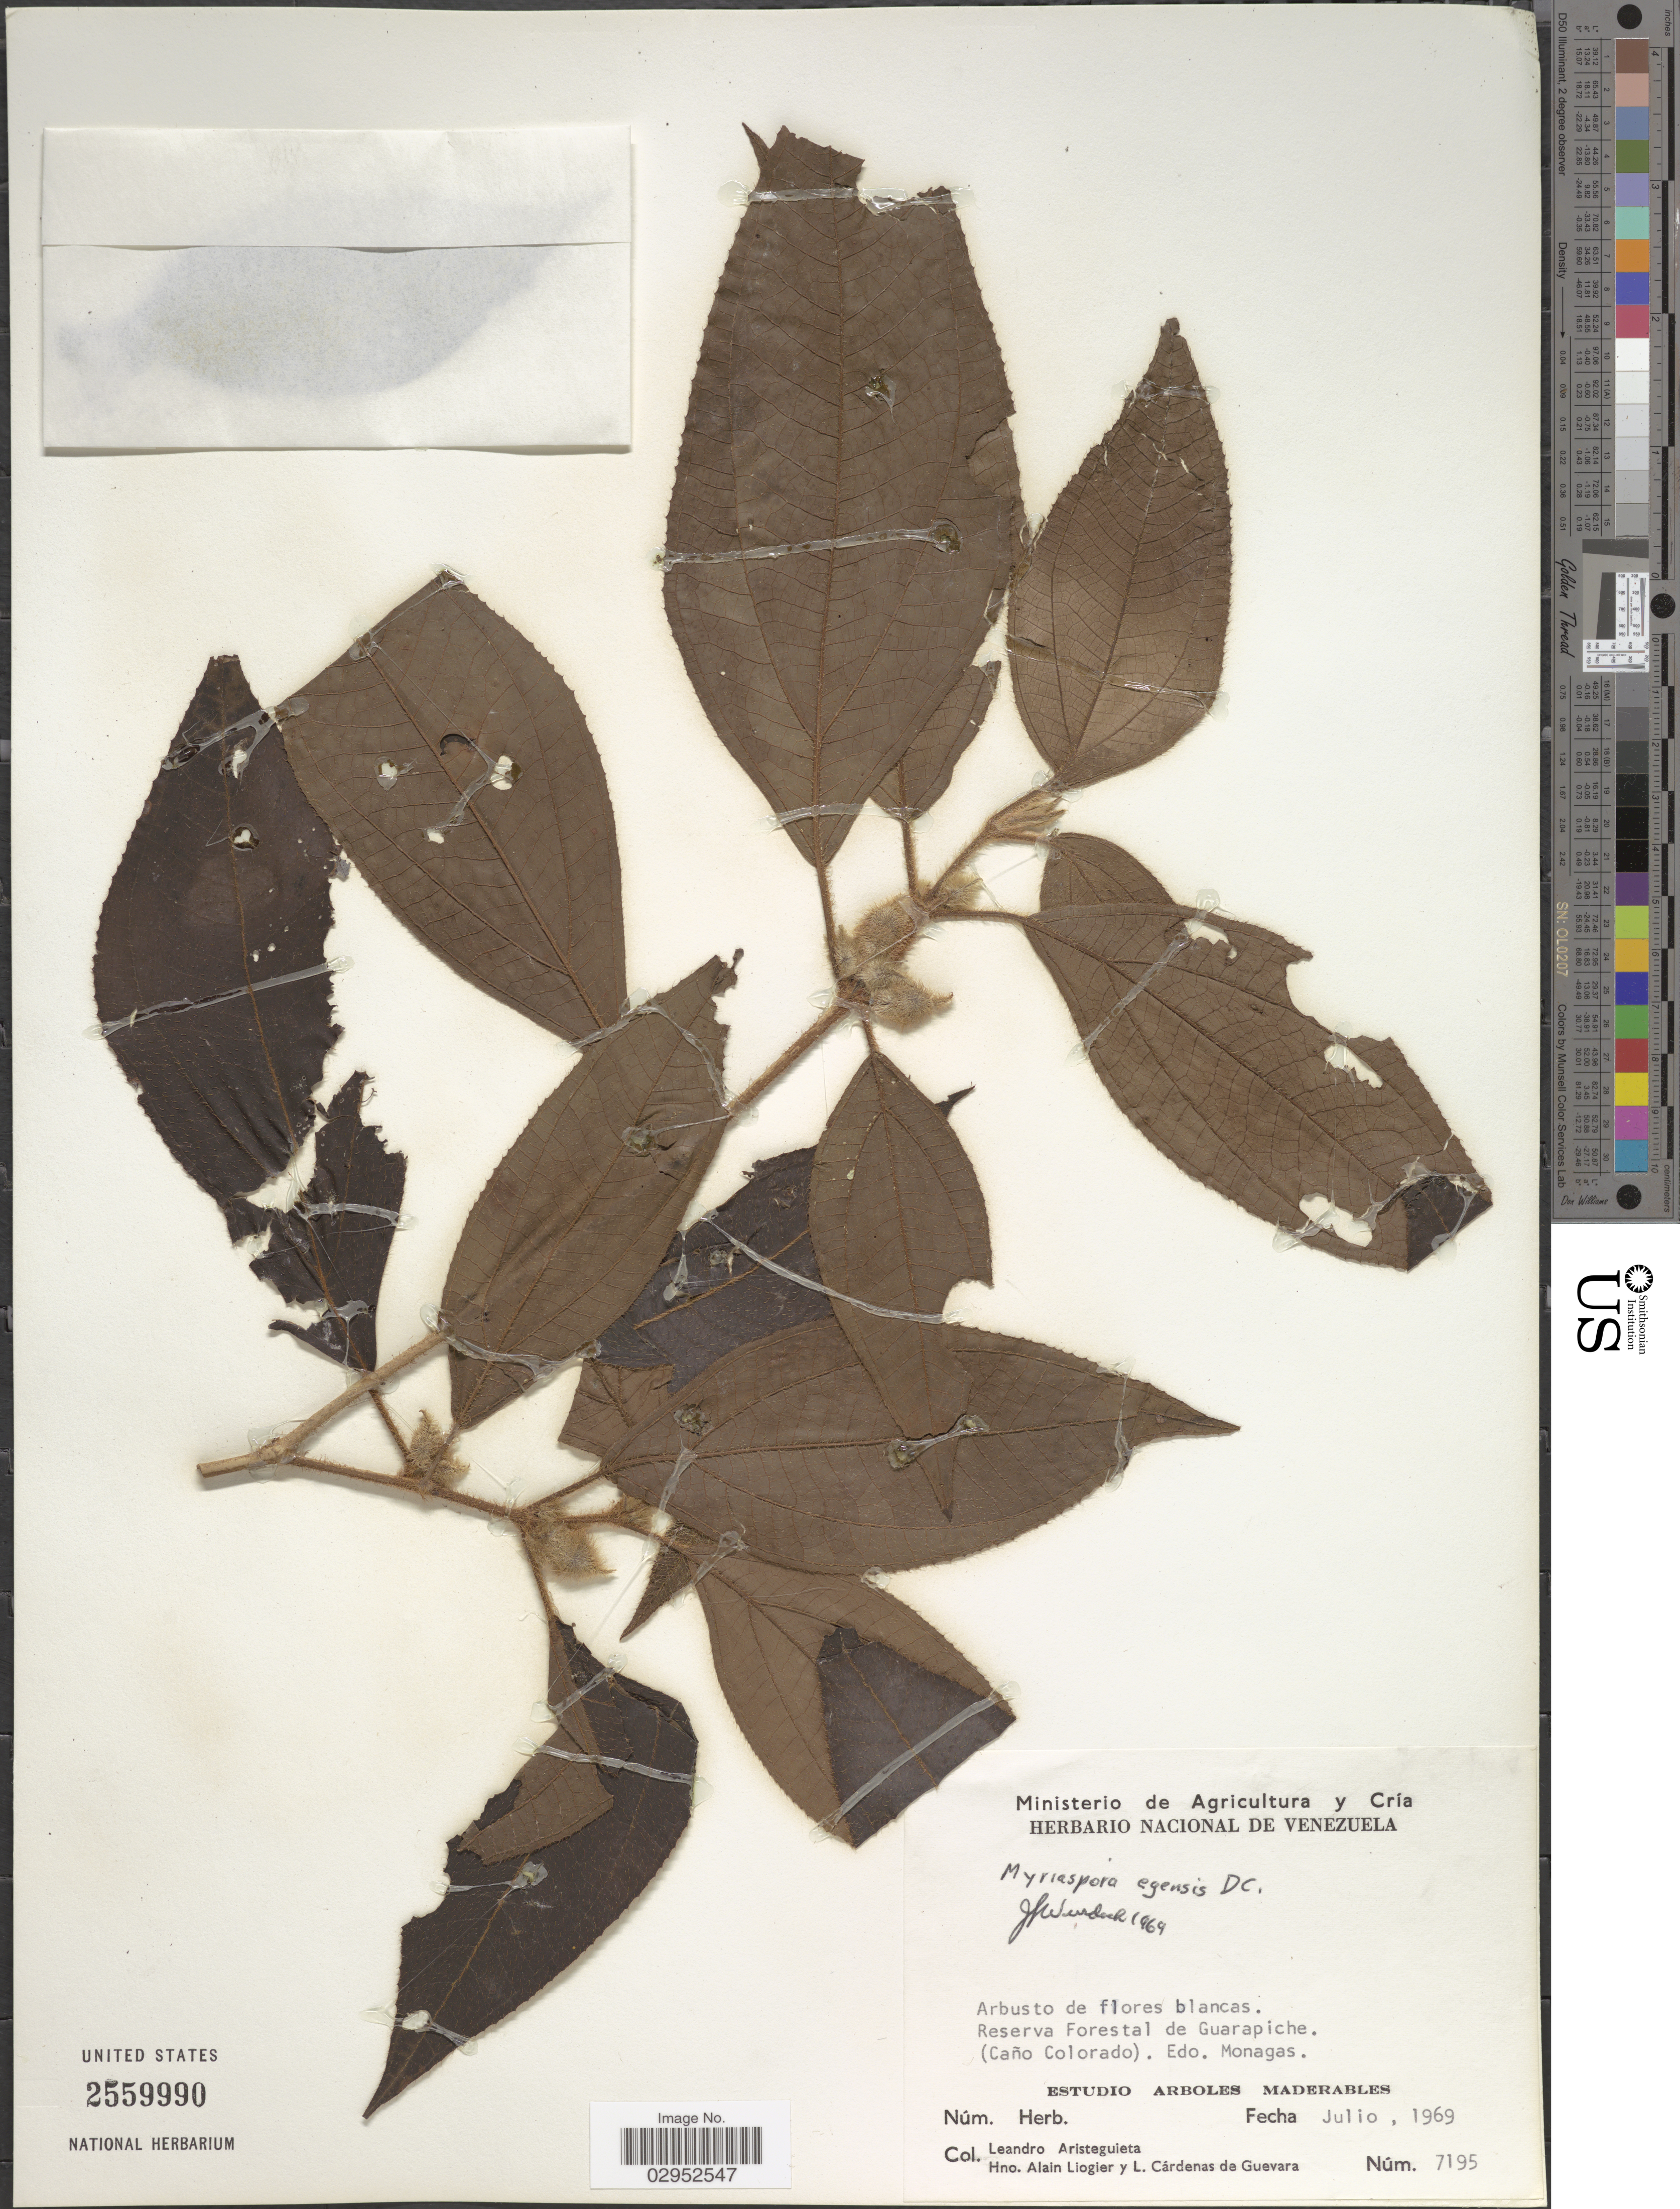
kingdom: Plantae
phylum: Tracheophyta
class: Magnoliopsida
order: Myrtales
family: Melastomataceae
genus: Bellucia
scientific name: Bellucia egensis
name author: (DC.) Penneys et al.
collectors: L. Aristeguieta, A. H. Liogier & L. De Guevara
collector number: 7195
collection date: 1969-07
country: Venezuela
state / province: Monagas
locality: Reserva Forestal de Guarapiche (Caño Colorado). Estudio Arboles Maderables.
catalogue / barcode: US 2559990